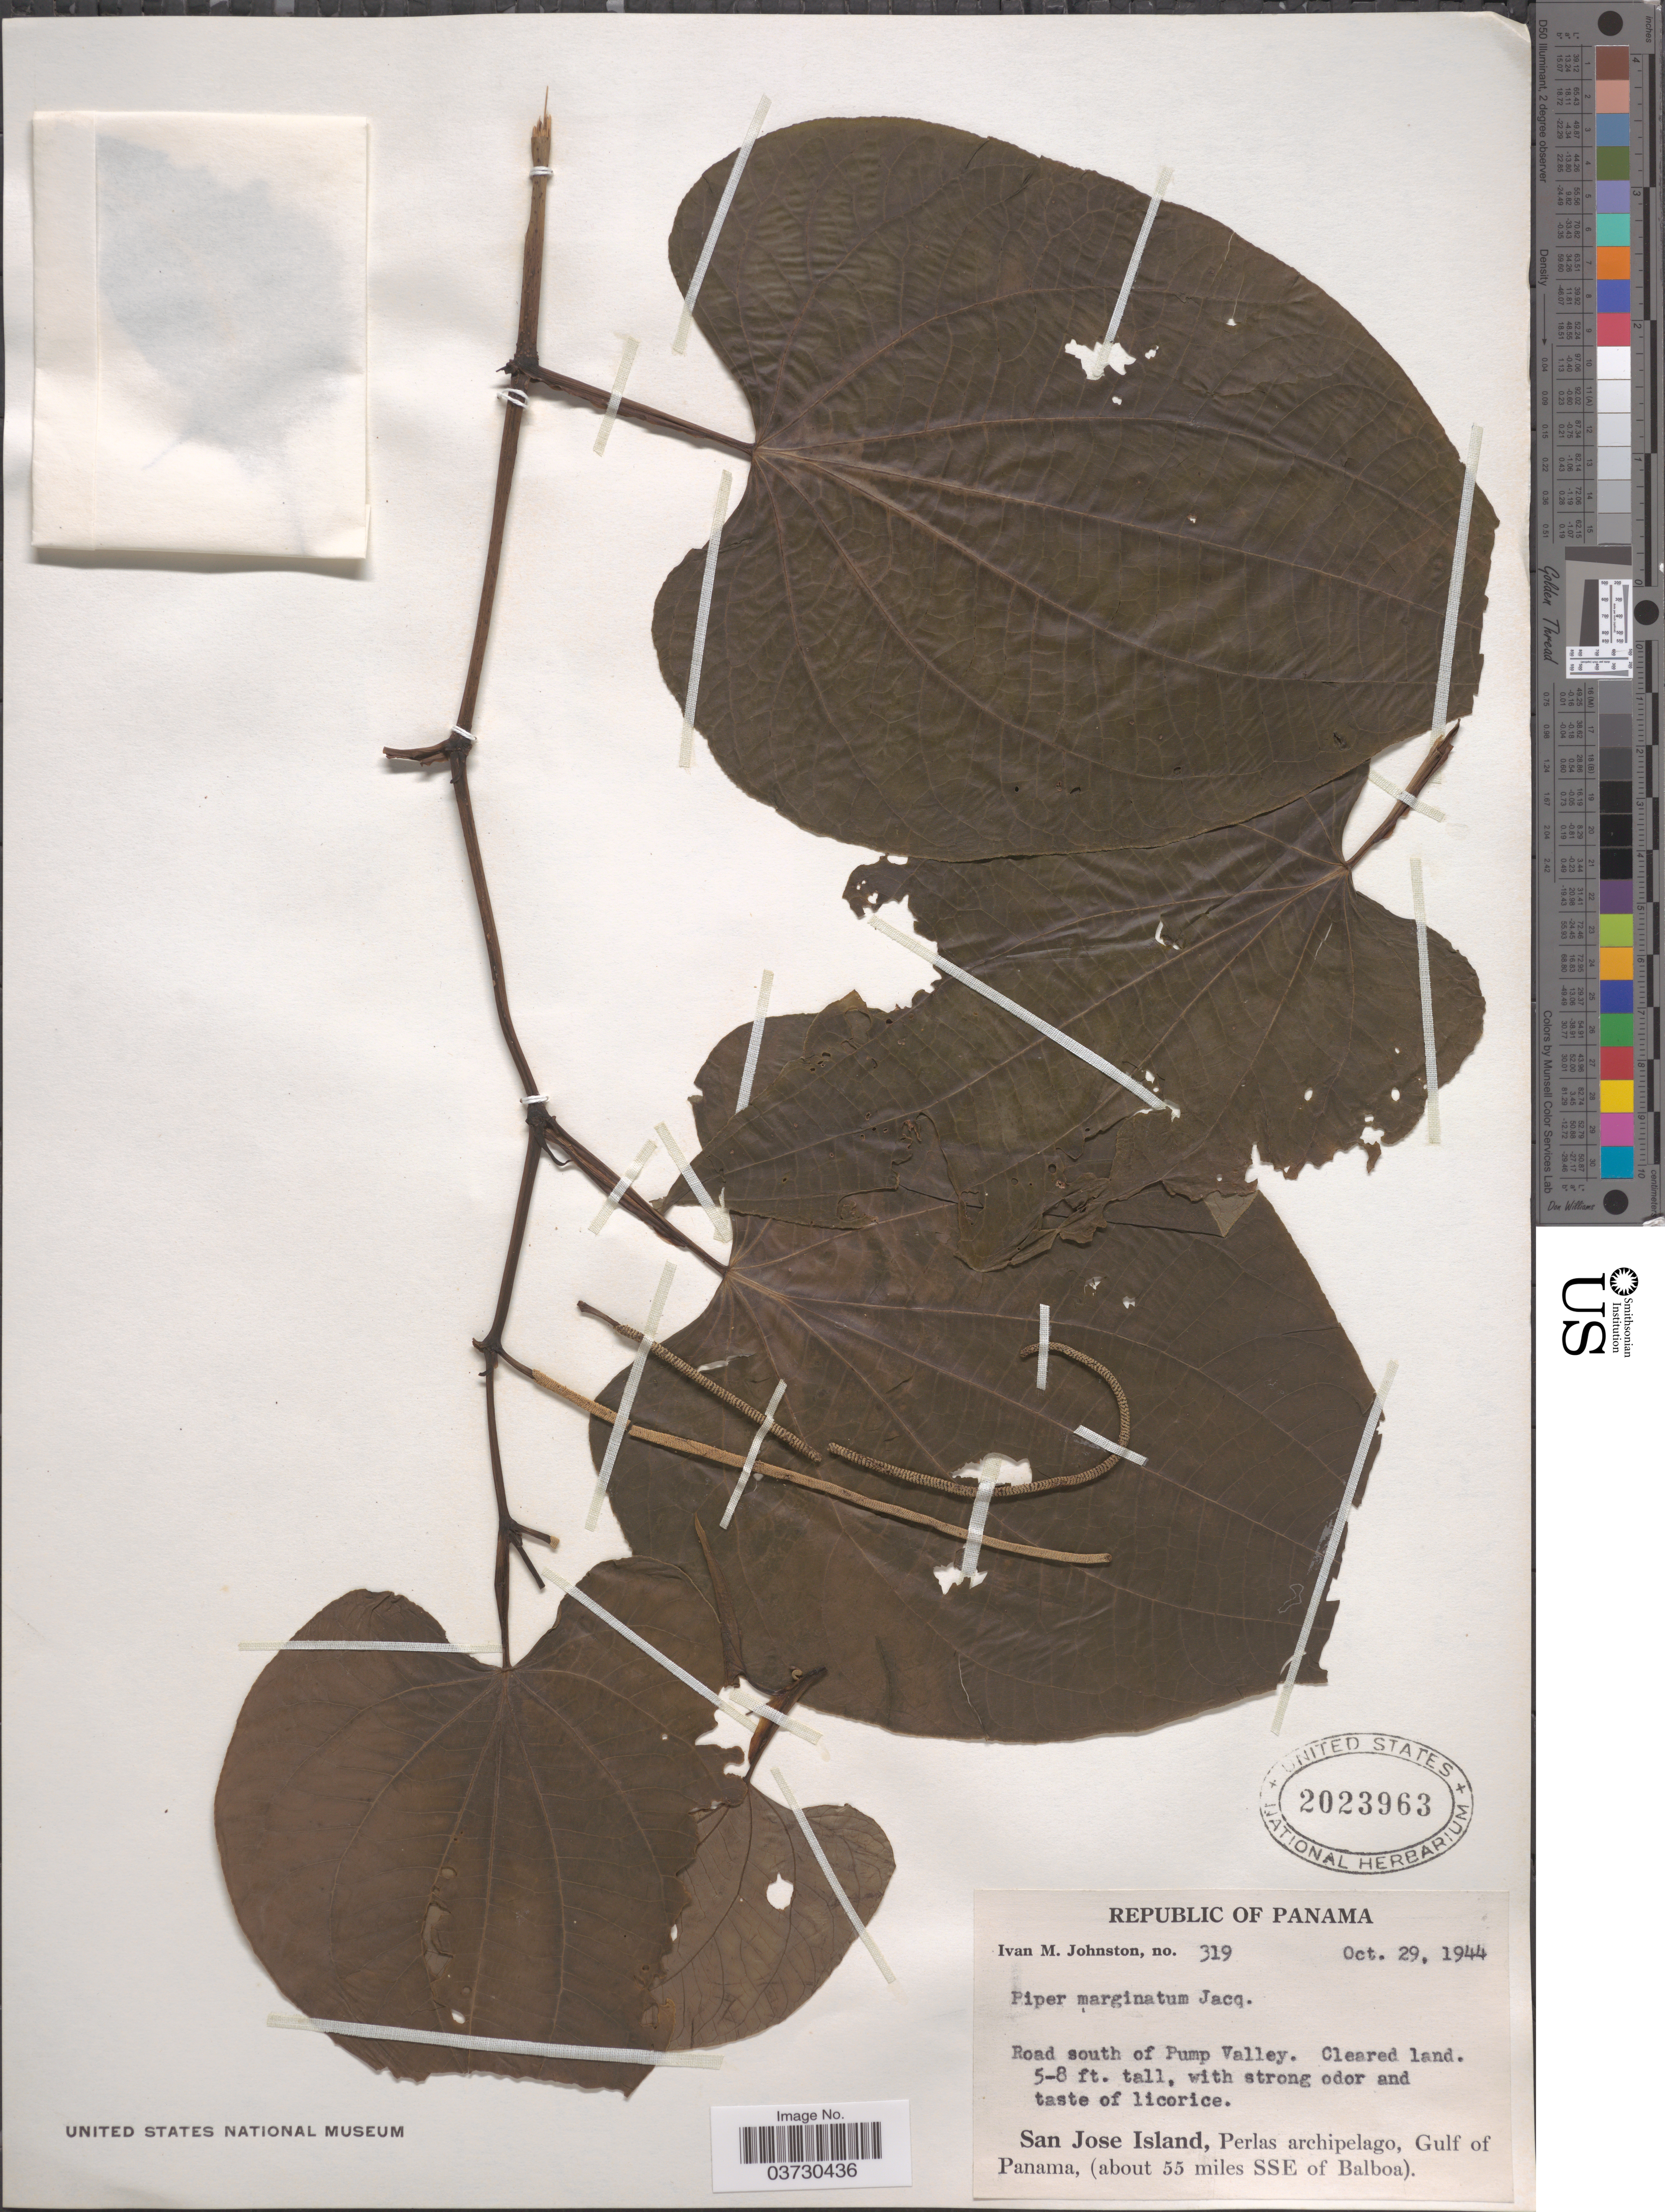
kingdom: Plantae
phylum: Tracheophyta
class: Magnoliopsida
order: Piperales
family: Piperaceae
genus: Piper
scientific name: Piper marginatum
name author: Jacq.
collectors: I.M. Johnston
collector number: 319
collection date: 1944-10-29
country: Panama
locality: Republic of Panama. Road south of Pump Valley. San Jose Island, Perlas archipelago, Gulf of Panama, (about 55 miles SSE of Balboa).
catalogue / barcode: US 2023963